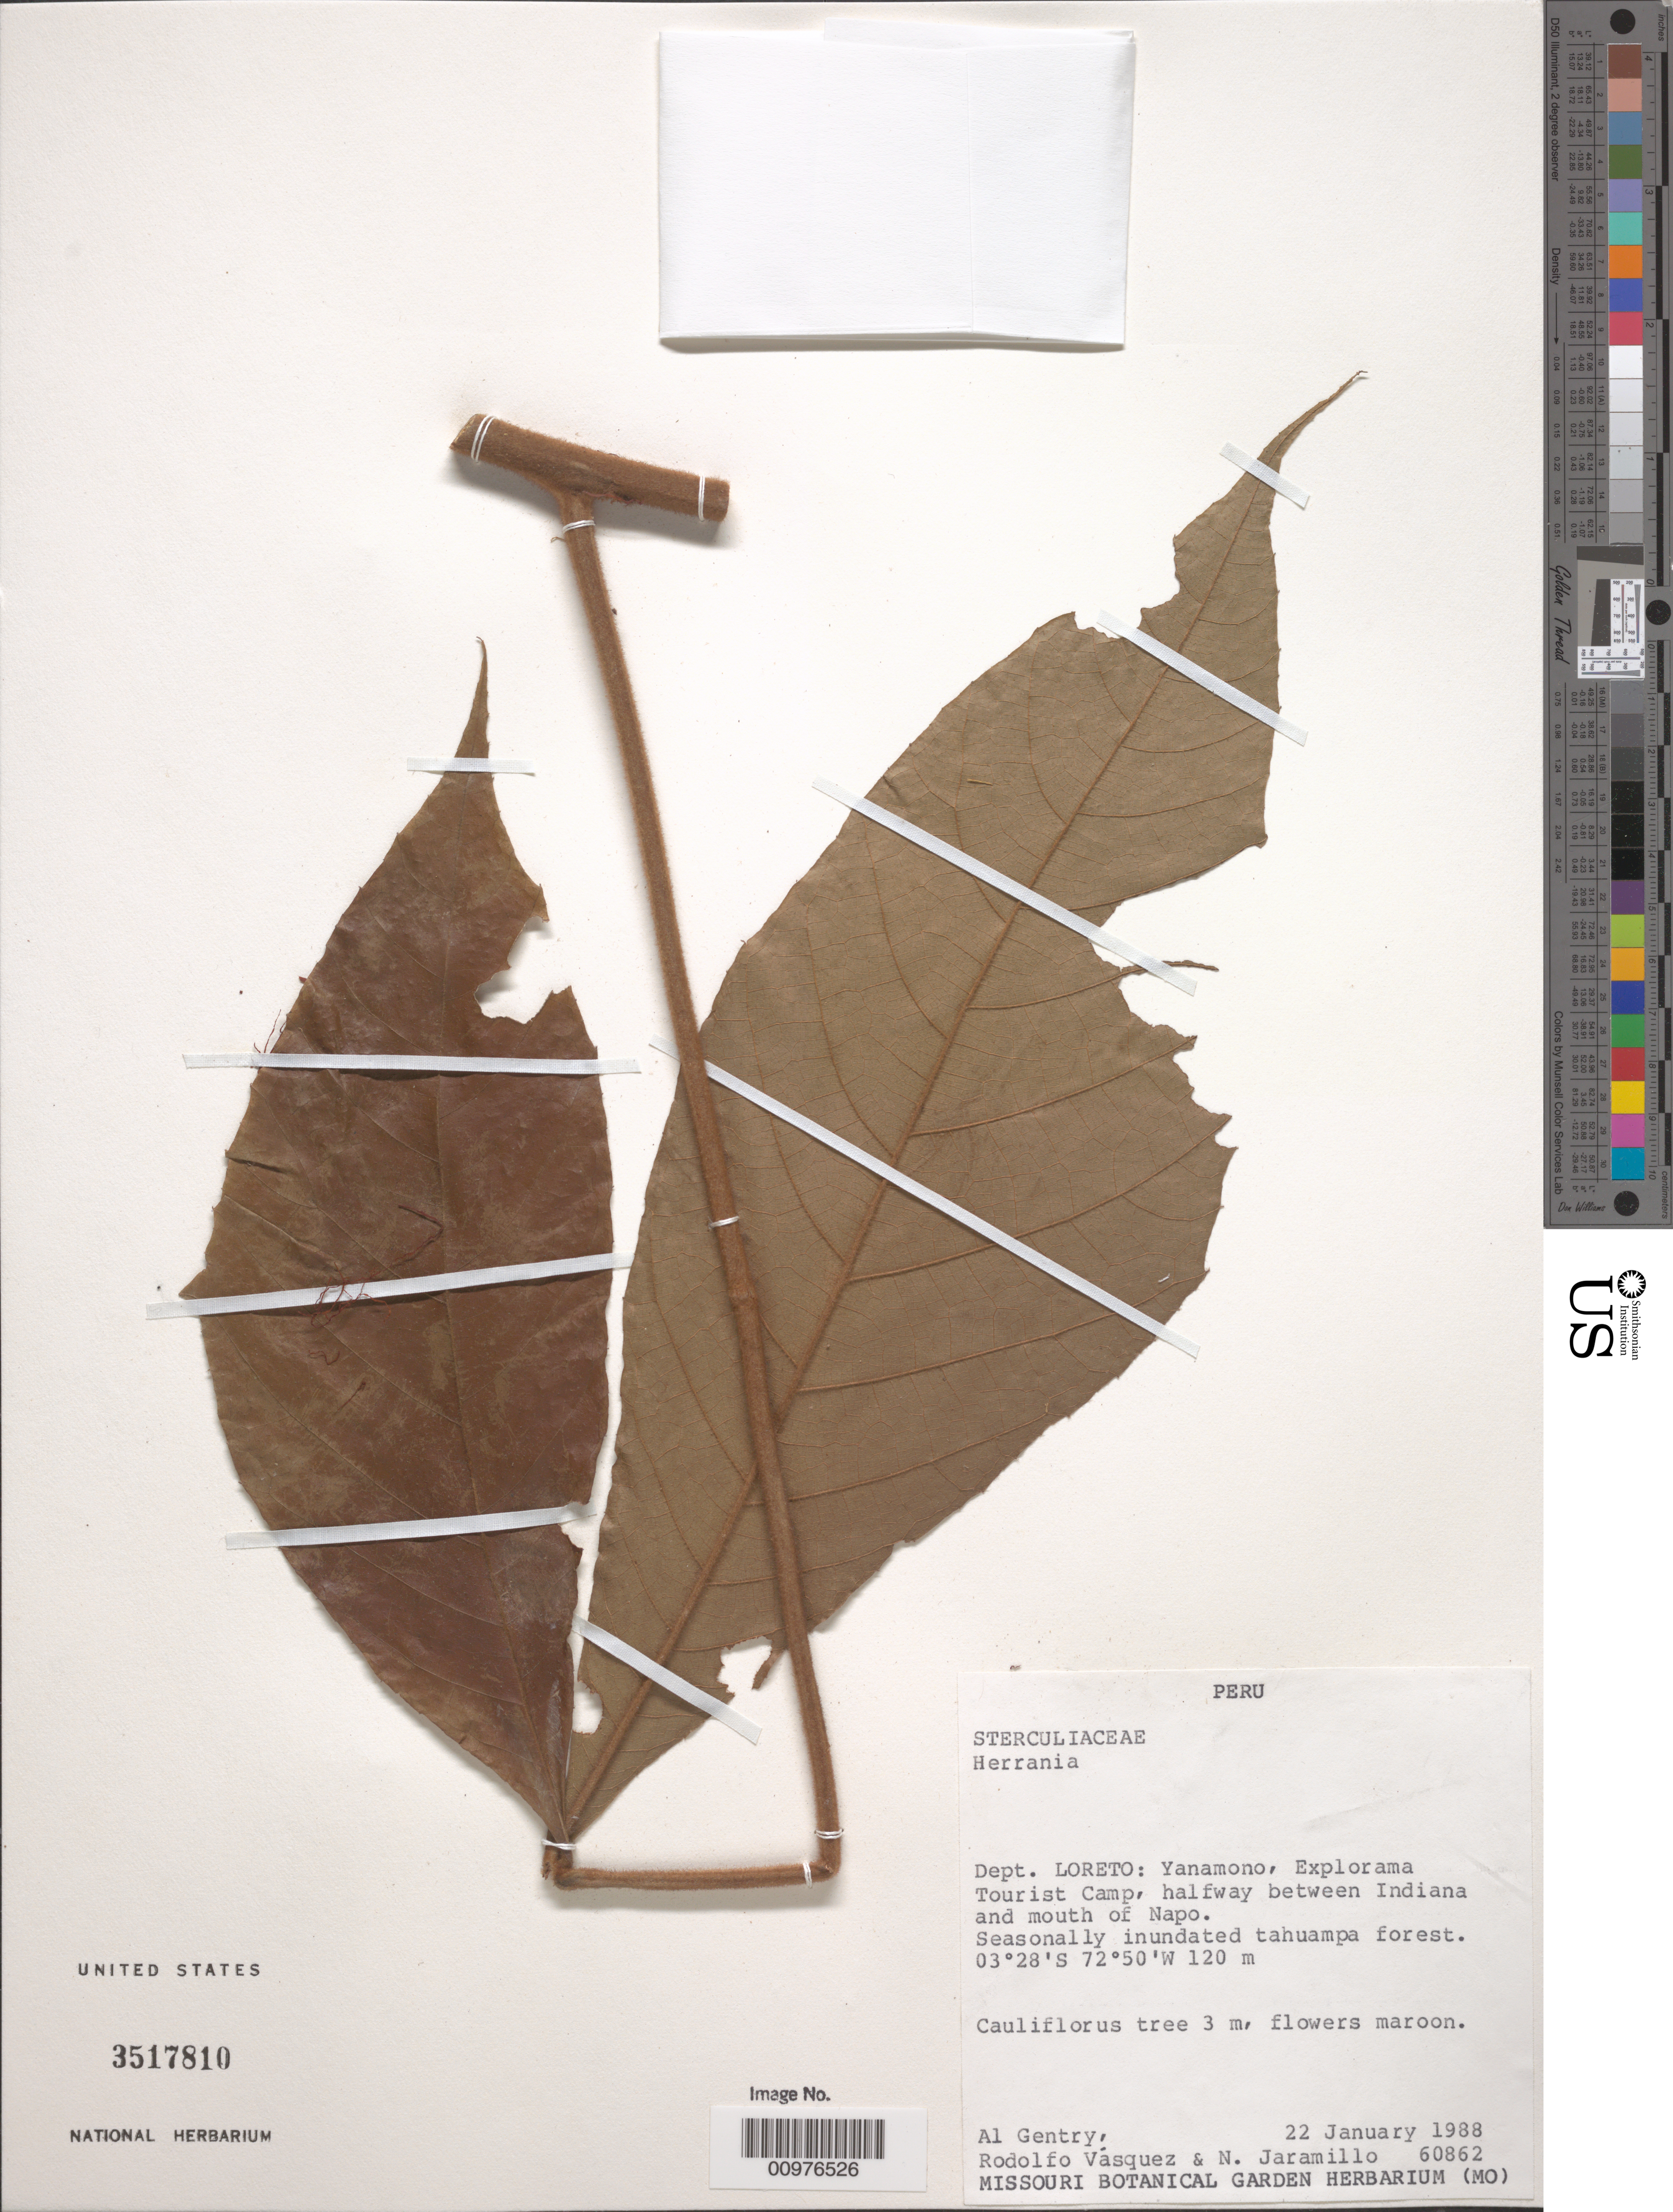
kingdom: Plantae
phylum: Tracheophyta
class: Magnoliopsida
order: Malvales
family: Malvaceae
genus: Herrania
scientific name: Herrania sp.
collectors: A. H. Gentry, R. Vásquez & N. Jaramillo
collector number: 60862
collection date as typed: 22 Jan 1988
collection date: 1988-01-22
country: Peru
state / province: Loreto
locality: Yanamono, Explorama Tourist Camp, halfway between Indiana and mouth of Napo.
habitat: Seasonally inundated tahuampa forest.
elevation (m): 120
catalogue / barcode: US 3517810